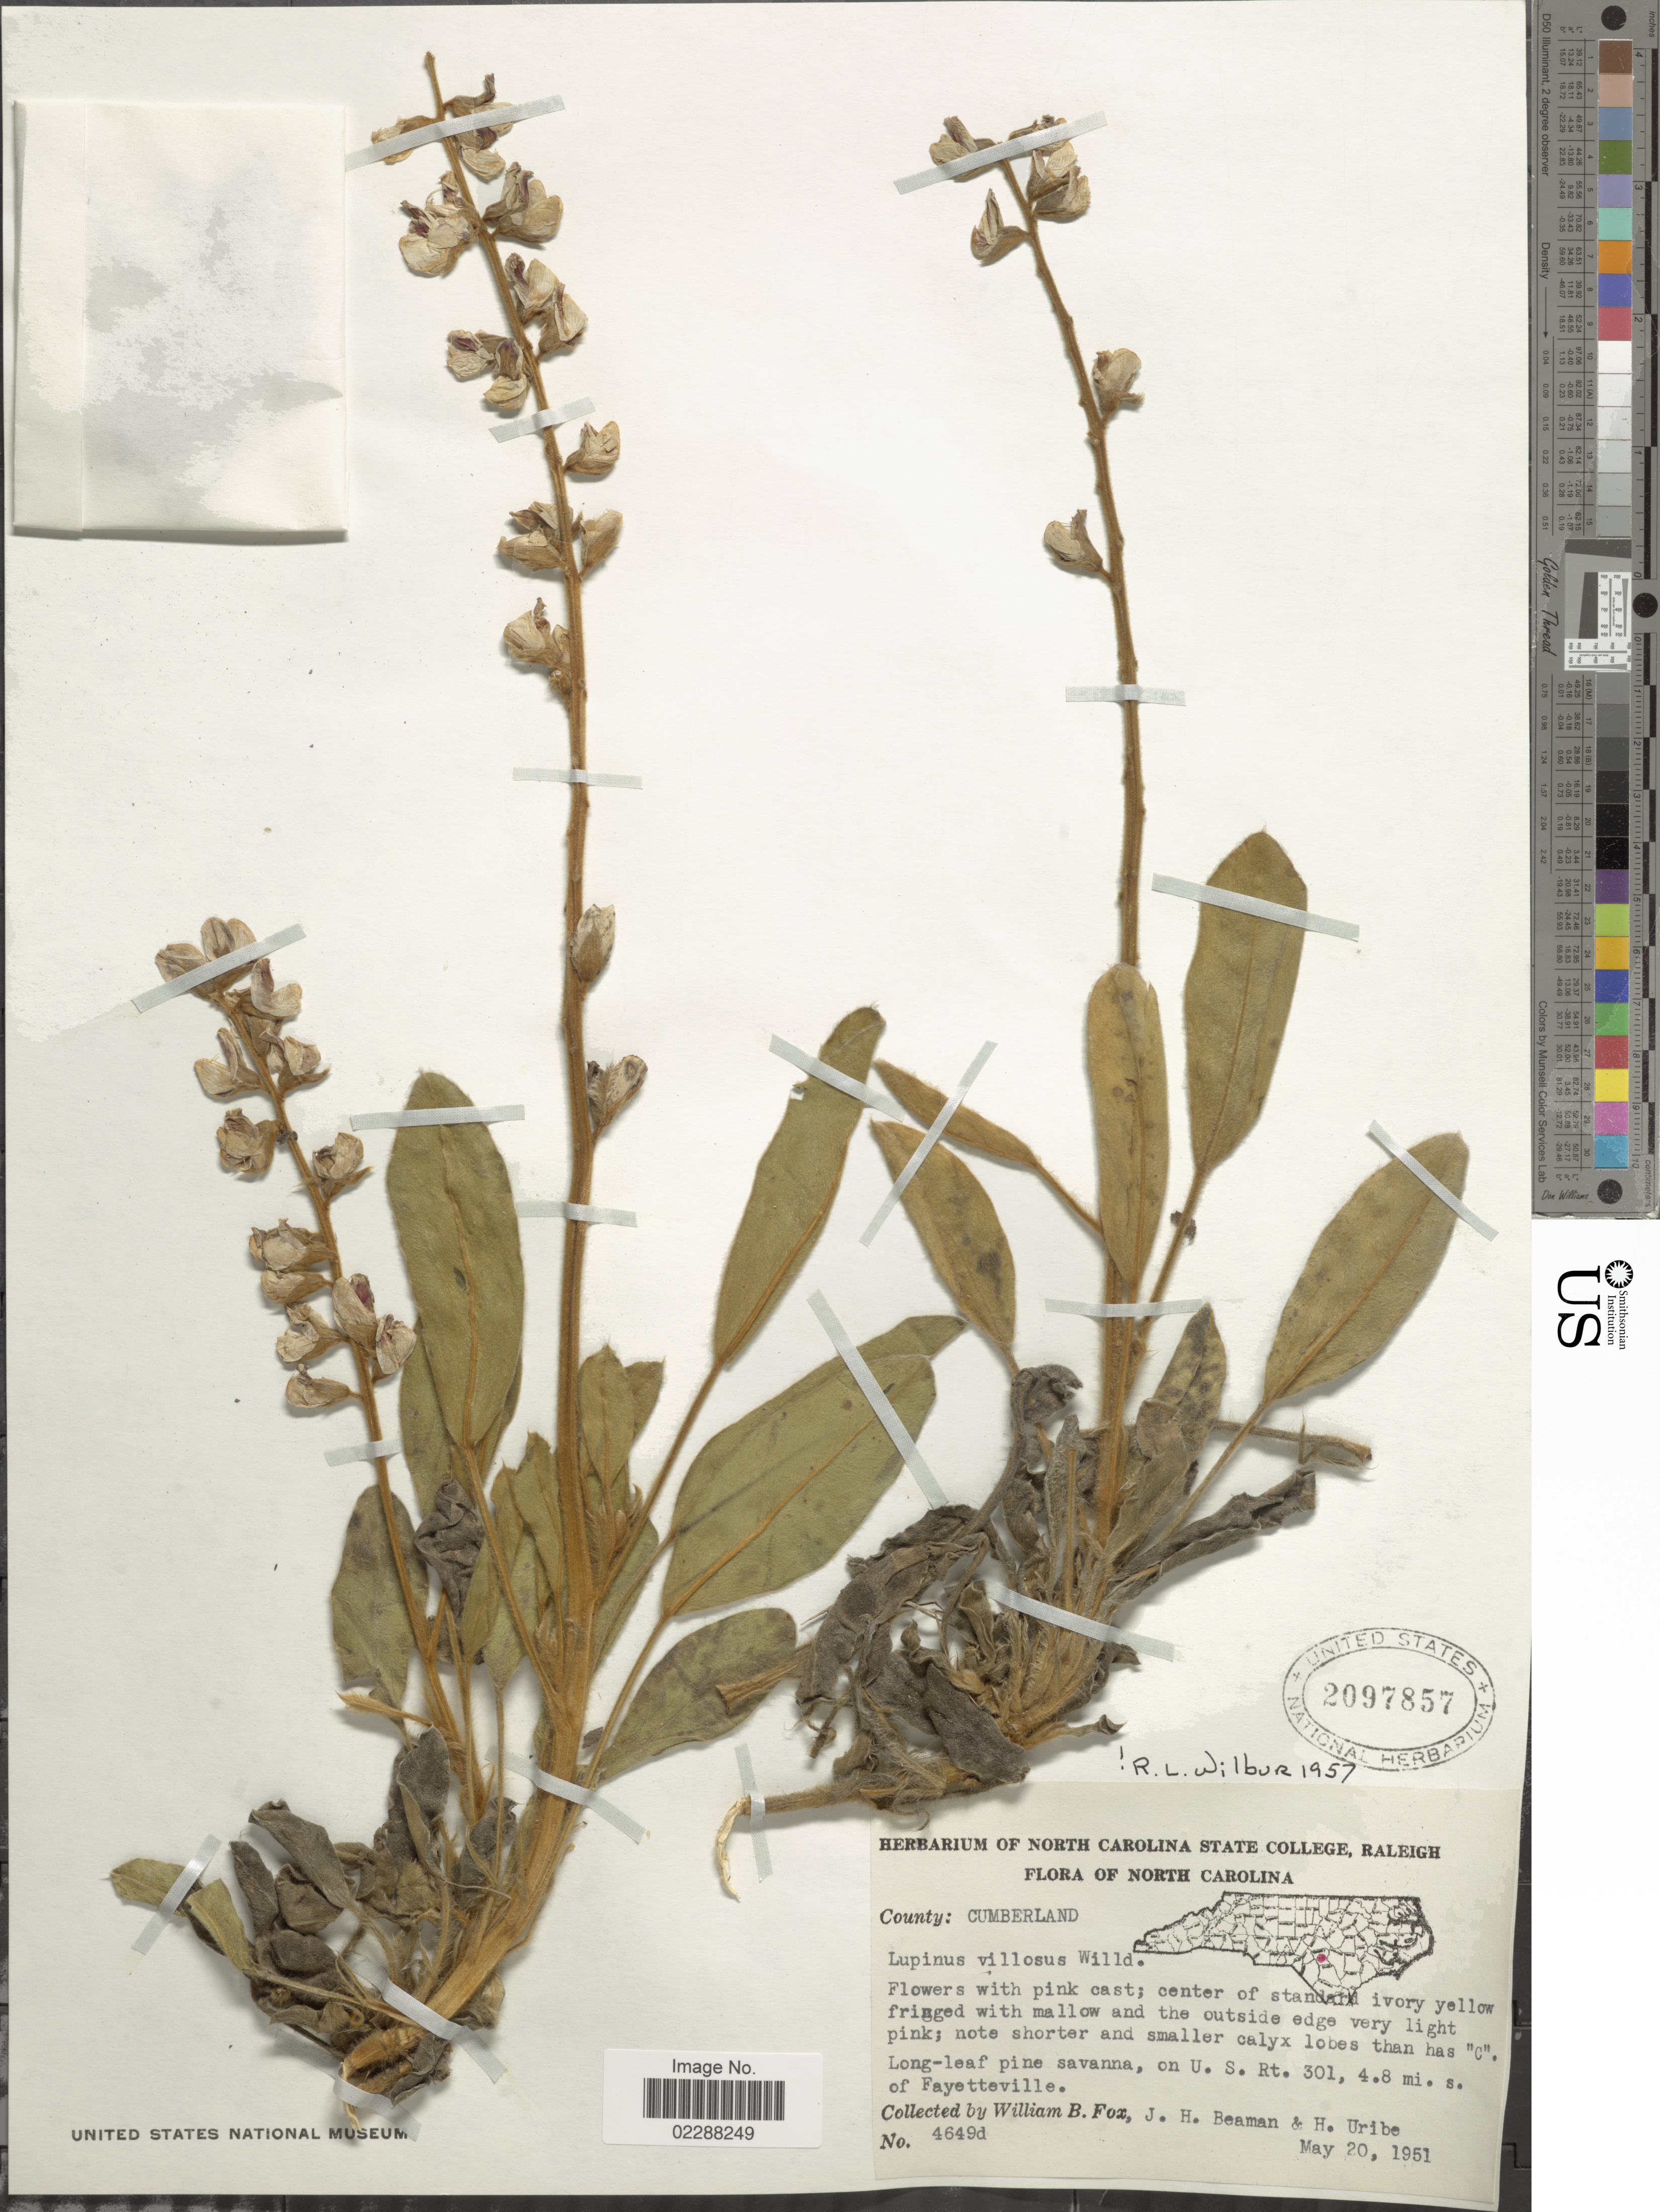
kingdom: Plantae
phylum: Tracheophyta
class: Magnoliopsida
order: Fabales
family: Fabaceae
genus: Lupinus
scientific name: Lupinus villosus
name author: Willd.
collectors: W. B. Fox, J. H. Beaman & H. Uribe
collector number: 4649d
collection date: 1951-05-20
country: United States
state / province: North Carolina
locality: County: Cumberland, On U.S. Rt. 301, 4.8 mi. s. of Fayetteville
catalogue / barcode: US 2097857